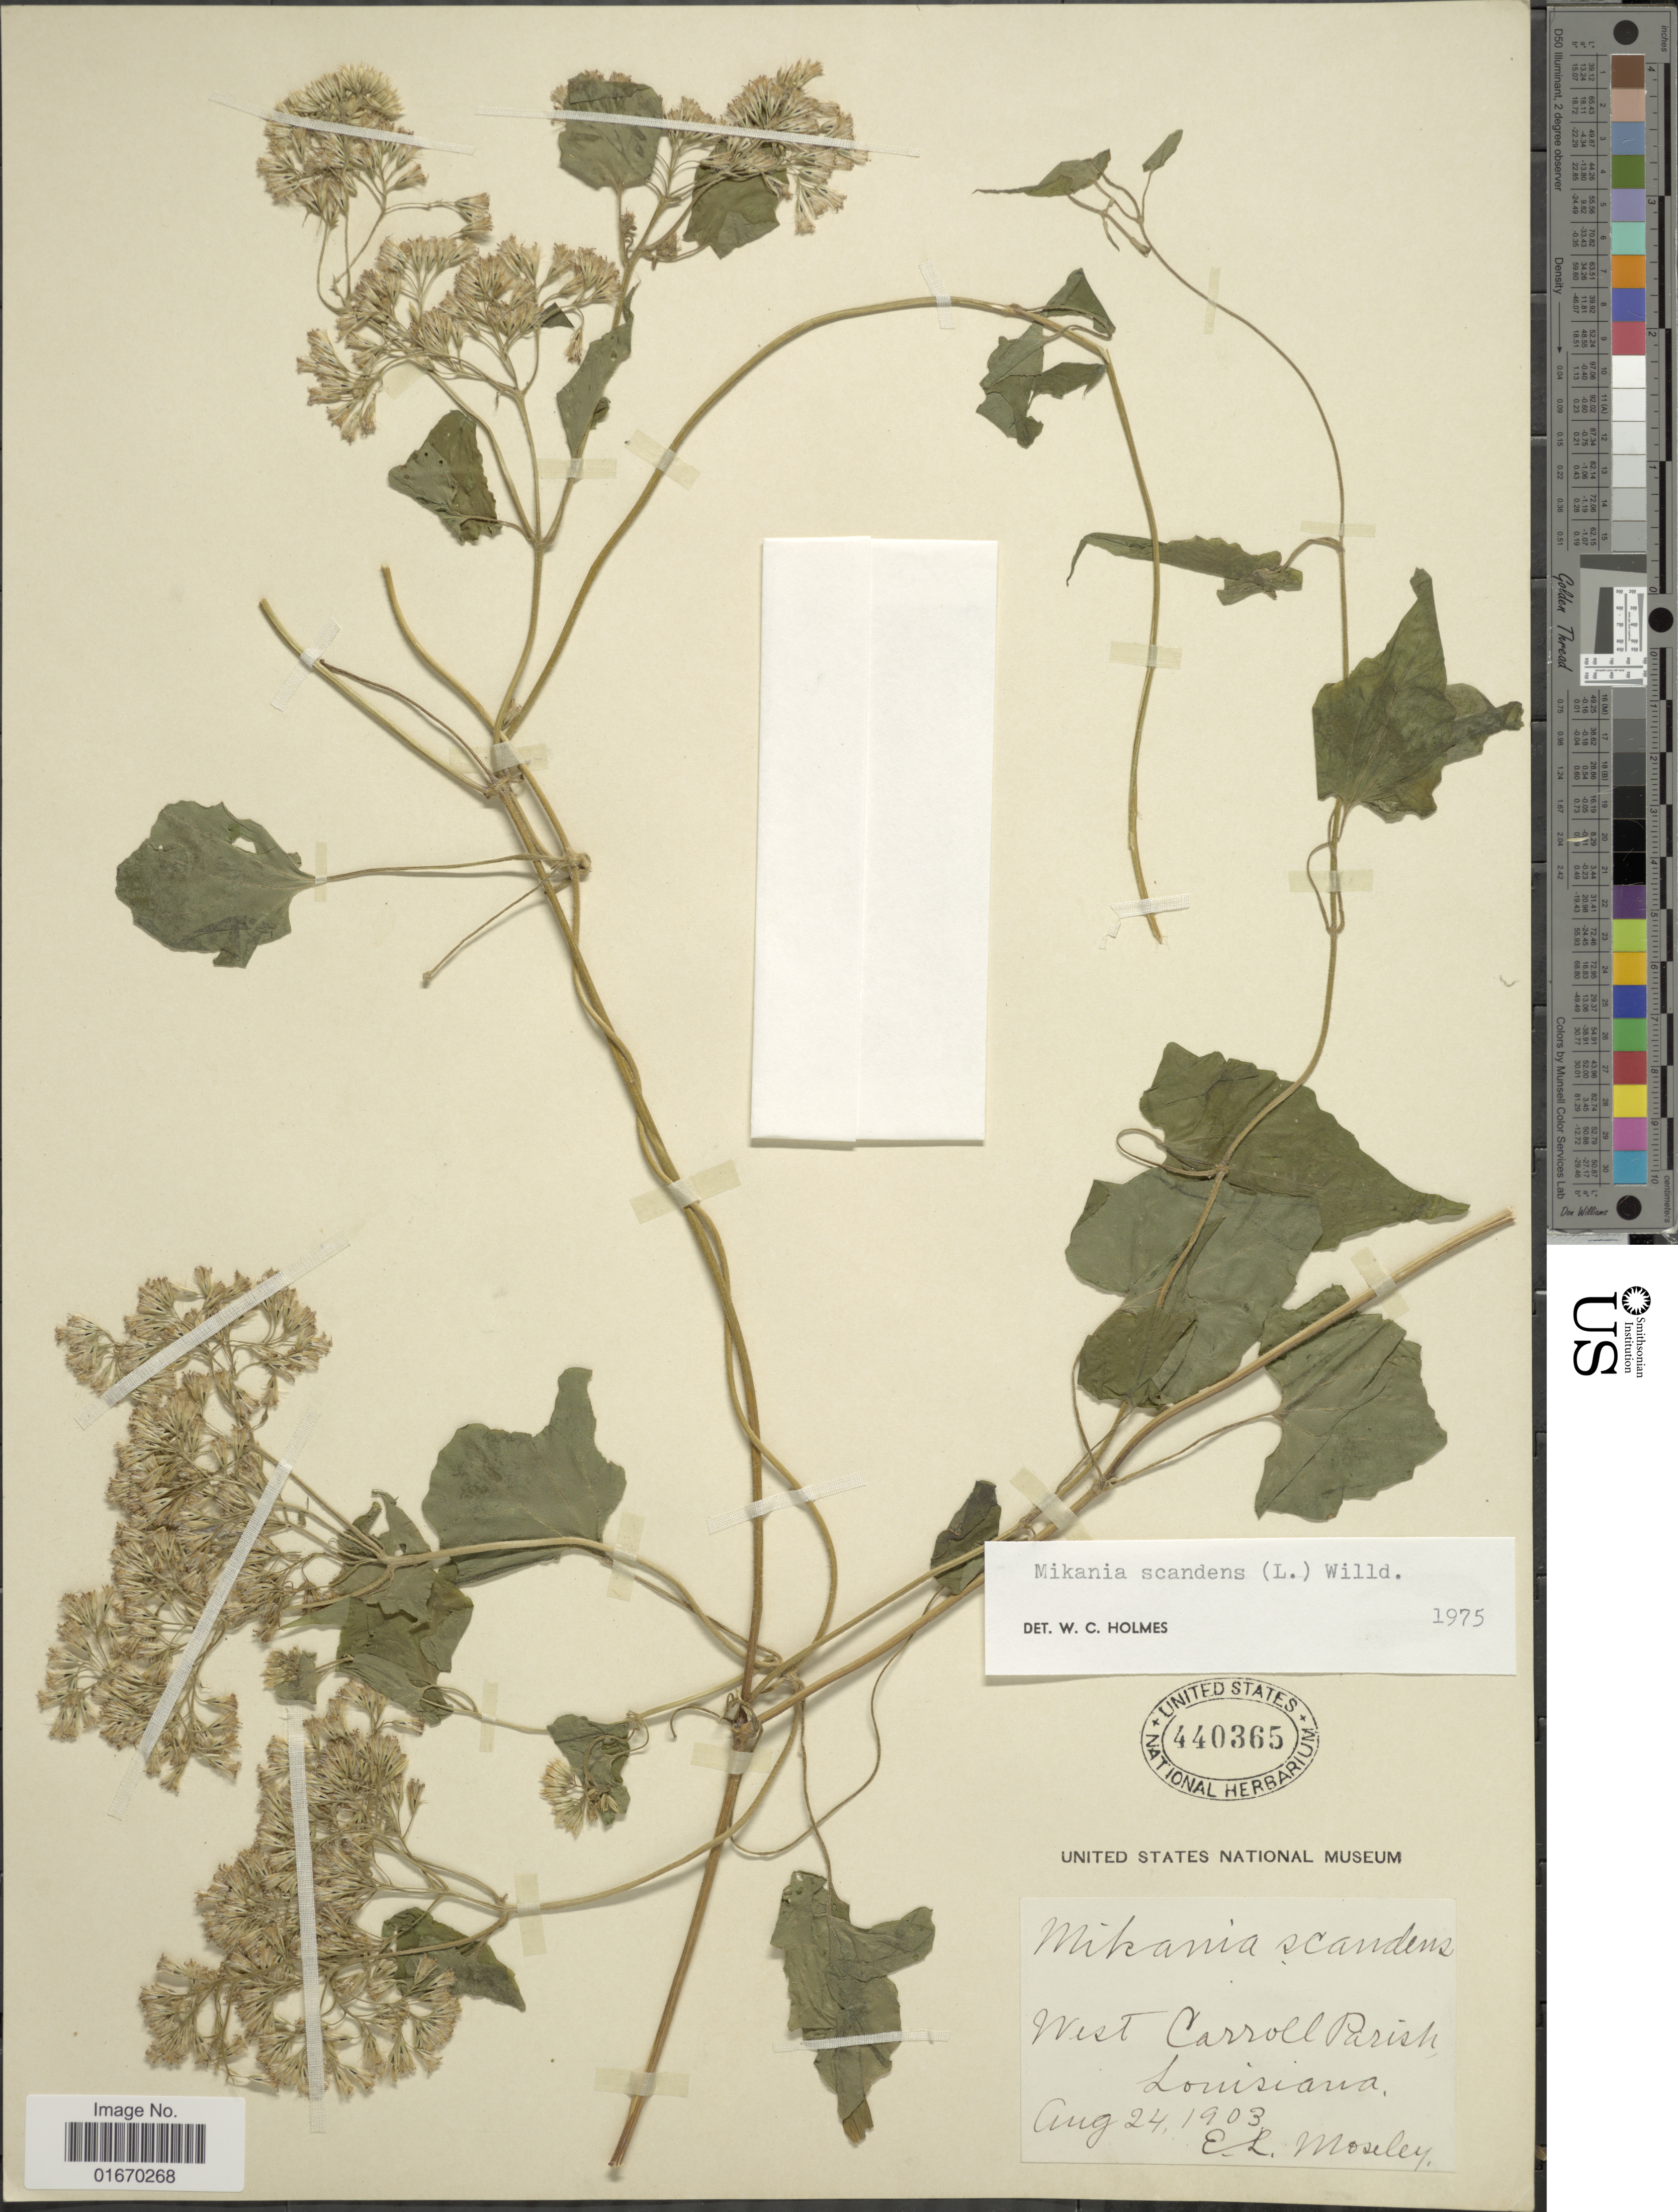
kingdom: Plantae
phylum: Tracheophyta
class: Magnoliopsida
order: Asterales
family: Asteraceae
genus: Mikania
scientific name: Mikania scandens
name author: (L.) Willd.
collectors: E. Moseley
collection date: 1903-08-24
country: United States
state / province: Louisiana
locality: West Carroll Parish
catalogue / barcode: US 440365